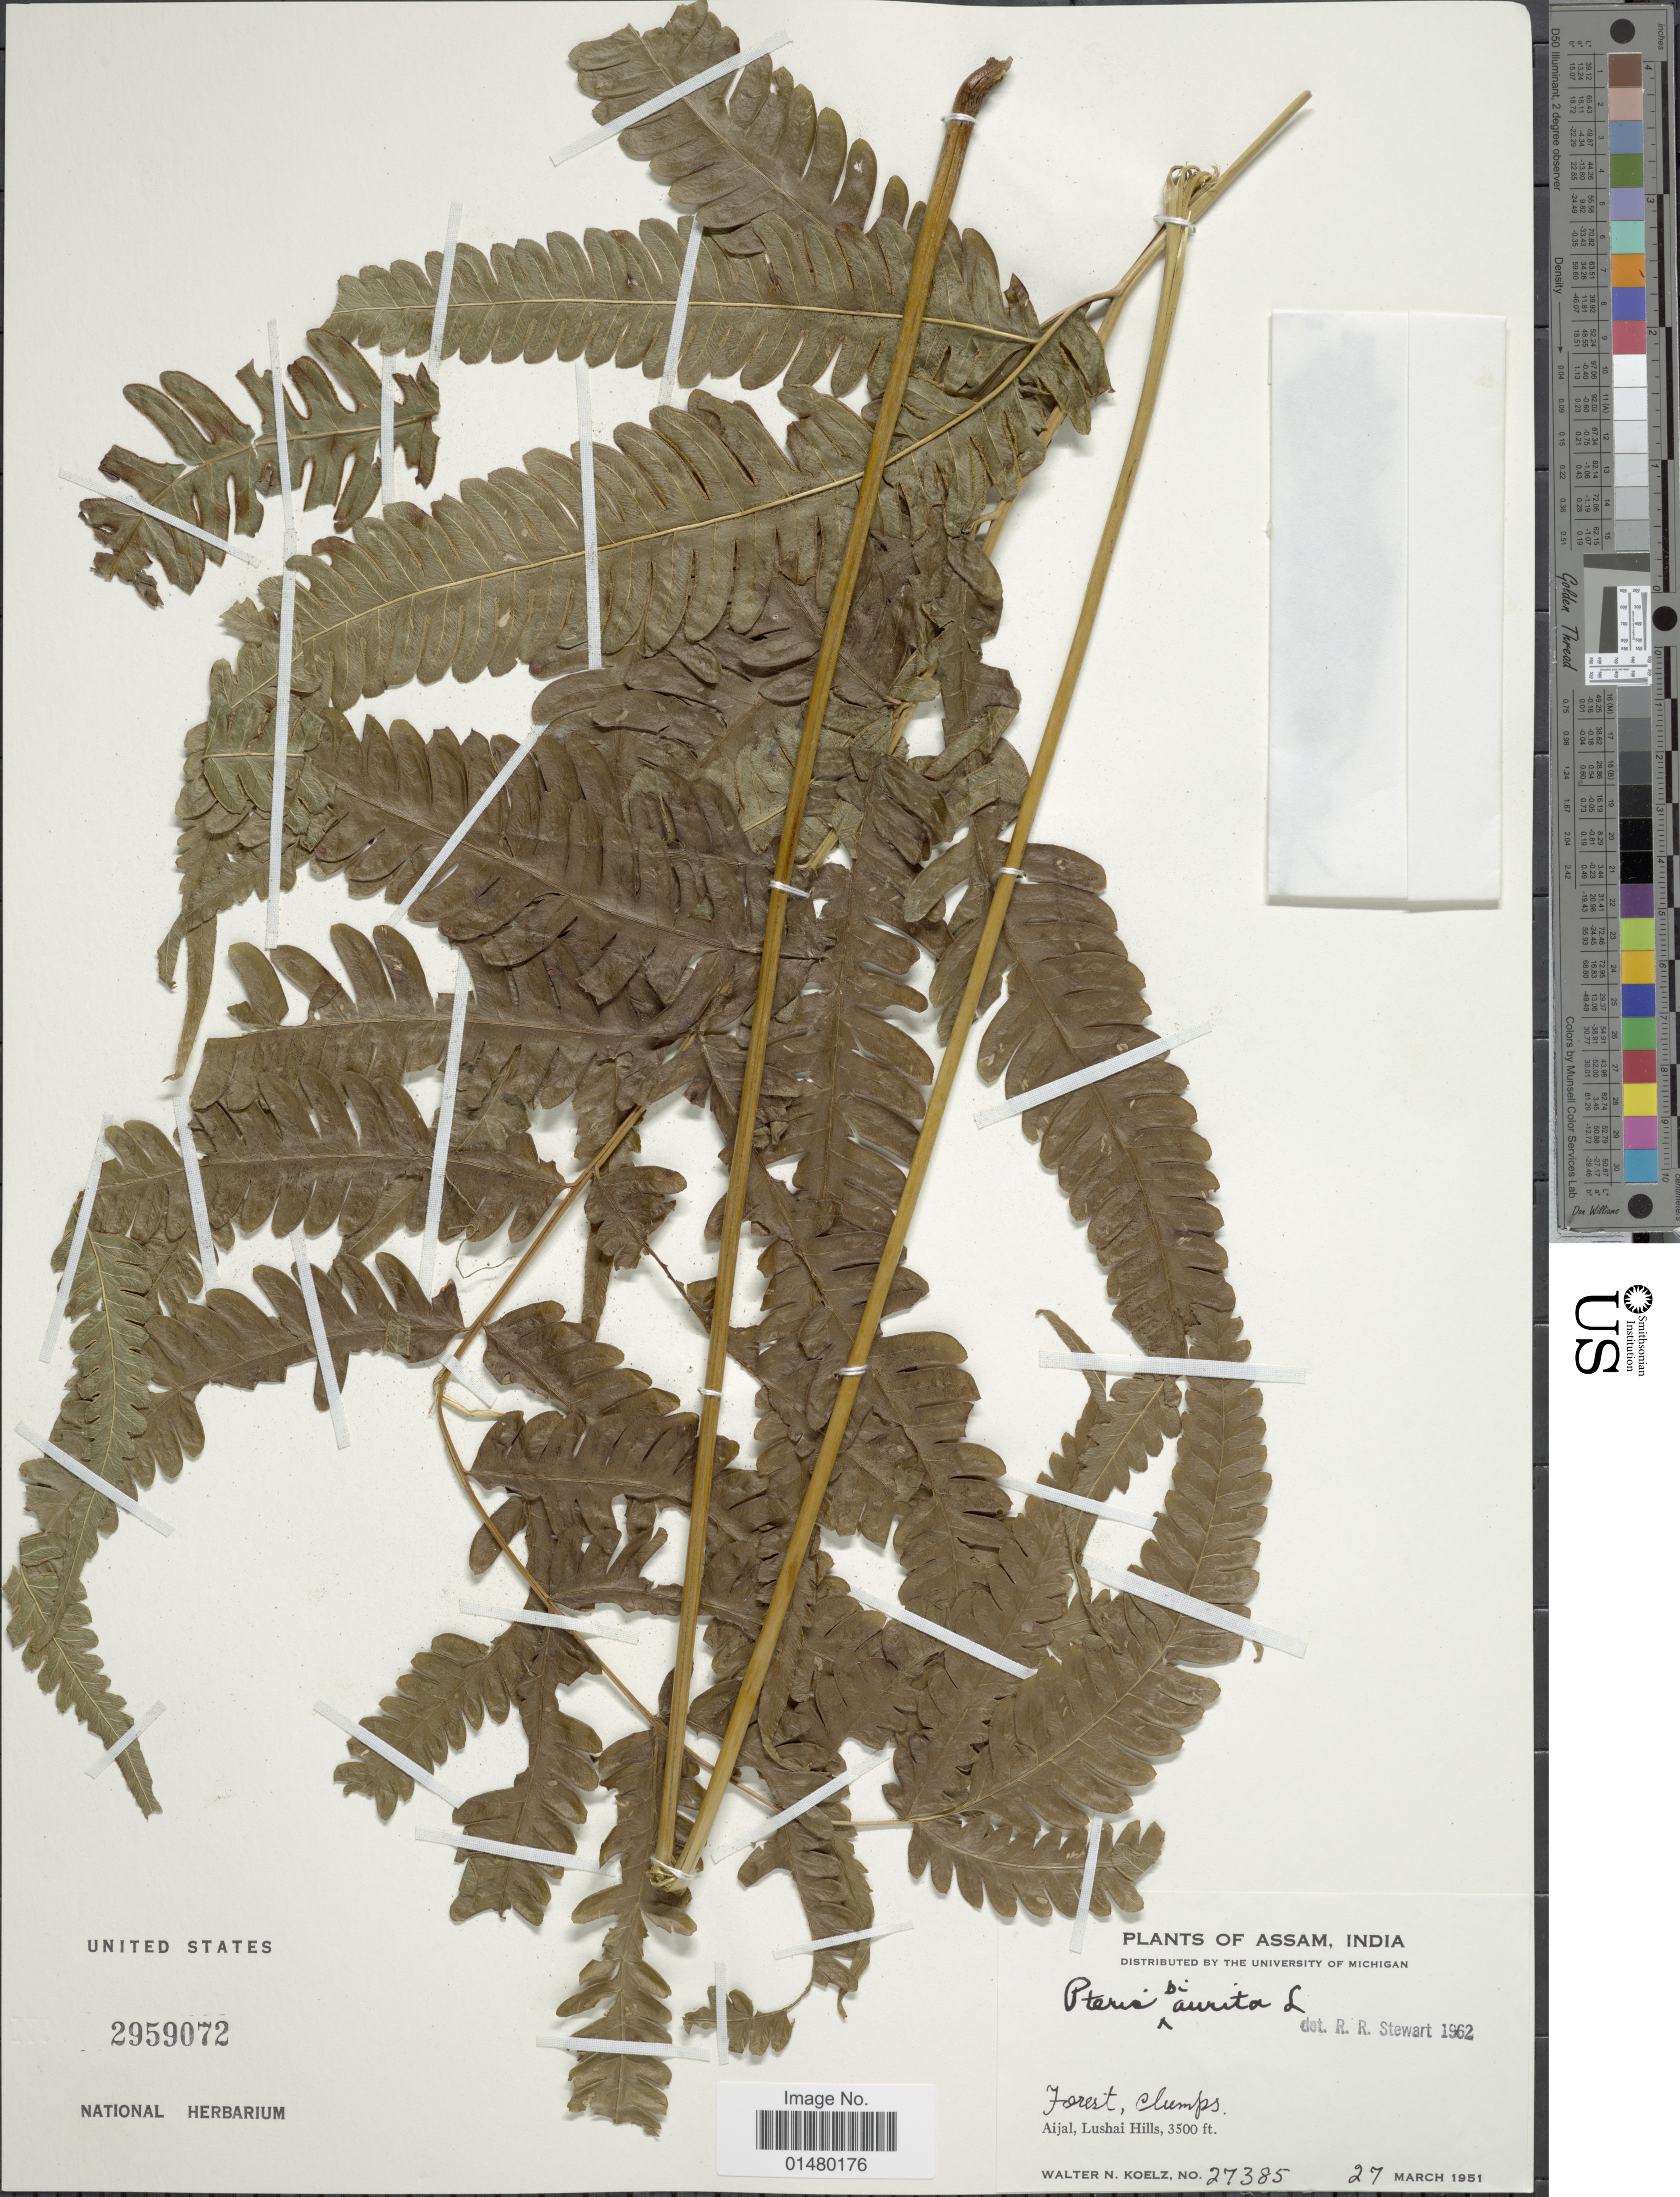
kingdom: Plantae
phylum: Tracheophyta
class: Polypodiopsida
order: Polypodiales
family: Pteridaceae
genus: Pteris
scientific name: Pteris biaurita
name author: L.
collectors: W. N. Koelz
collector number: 27385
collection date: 1951-03-27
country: India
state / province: Assam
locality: Aijal, Lushai Hills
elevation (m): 1067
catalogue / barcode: US 2959072